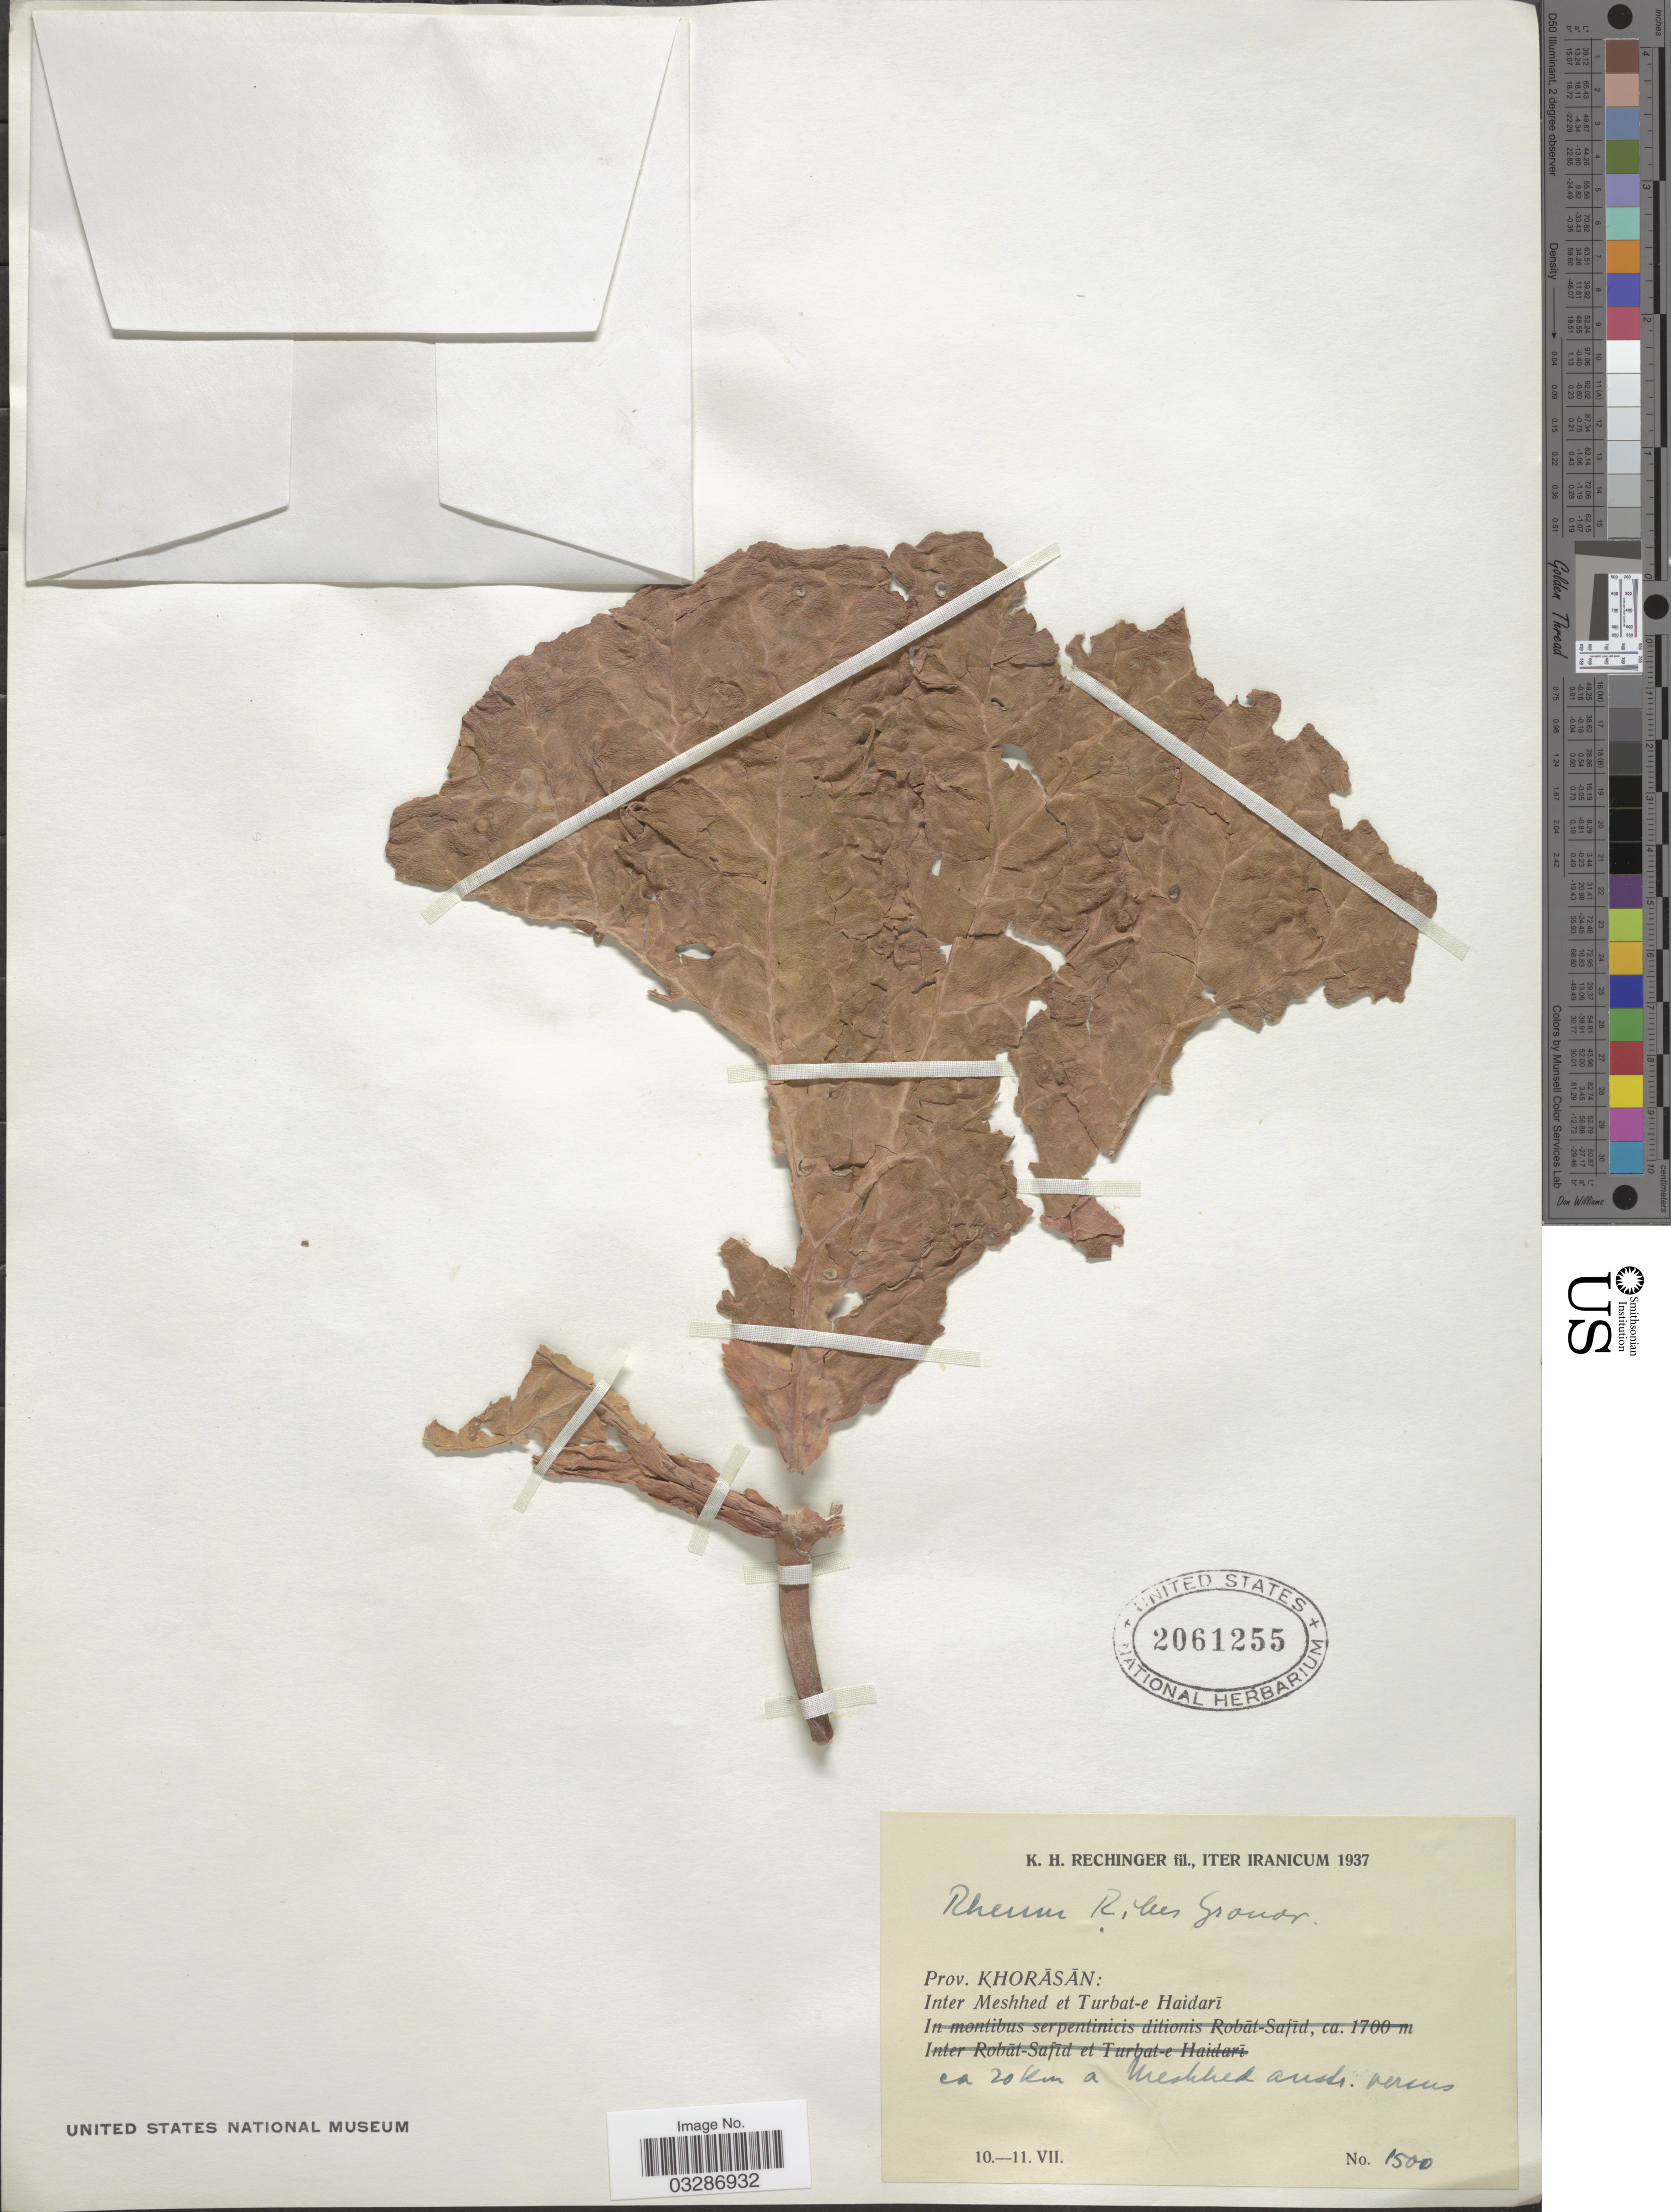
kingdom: Plantae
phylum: Tracheophyta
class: Magnoliopsida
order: Caryophyllales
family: Polygonaceae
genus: Rheum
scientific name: Rheum ribes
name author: L.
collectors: K. H. Rechinger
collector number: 1500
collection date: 1937-07-10/1937-07-11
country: Iran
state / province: Khorasan [obsolete]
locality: Inter Meshhed et Turbat-e Haidarï, ca 20 km a Meshhed austr. versus.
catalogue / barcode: US 2061255